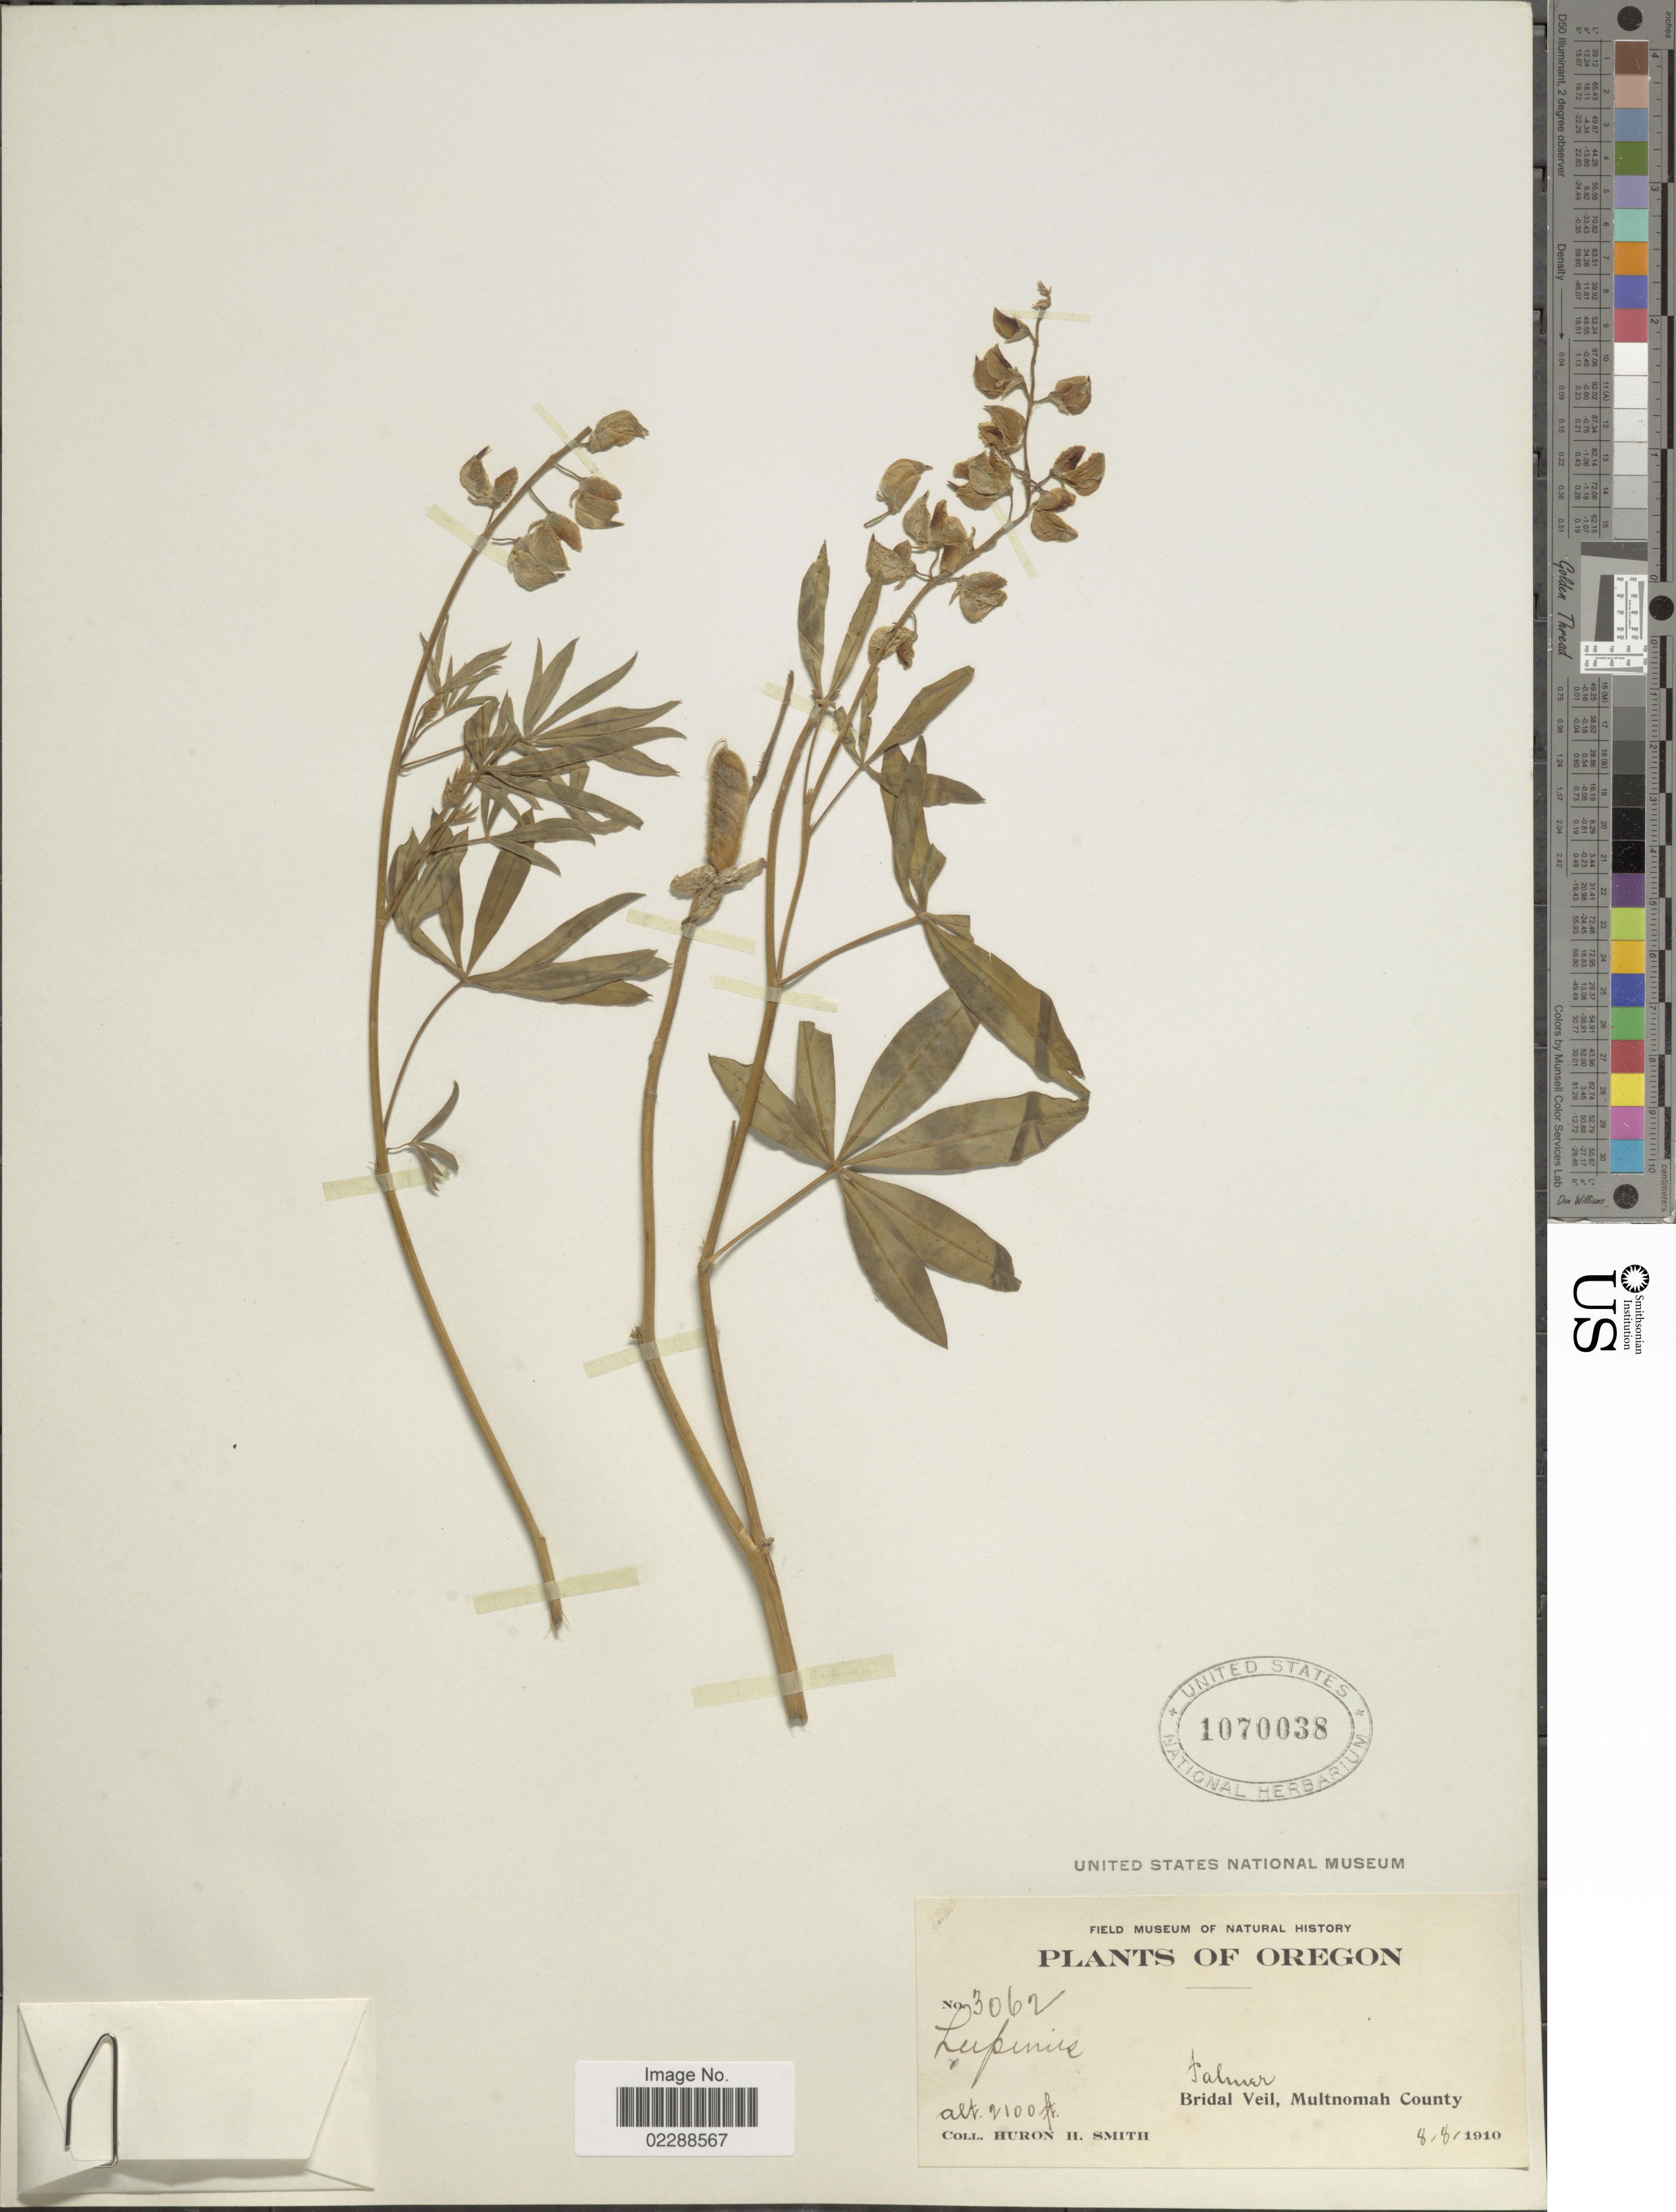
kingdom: Plantae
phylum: Tracheophyta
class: Magnoliopsida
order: Fabales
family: Fabaceae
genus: Lupinus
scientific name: Lupinus sp.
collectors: H. H. Smith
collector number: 3062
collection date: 1910-08-08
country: United States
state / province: Oregon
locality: Tahier, Bridal Veil, Multnomah County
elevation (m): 640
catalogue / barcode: US 1070038